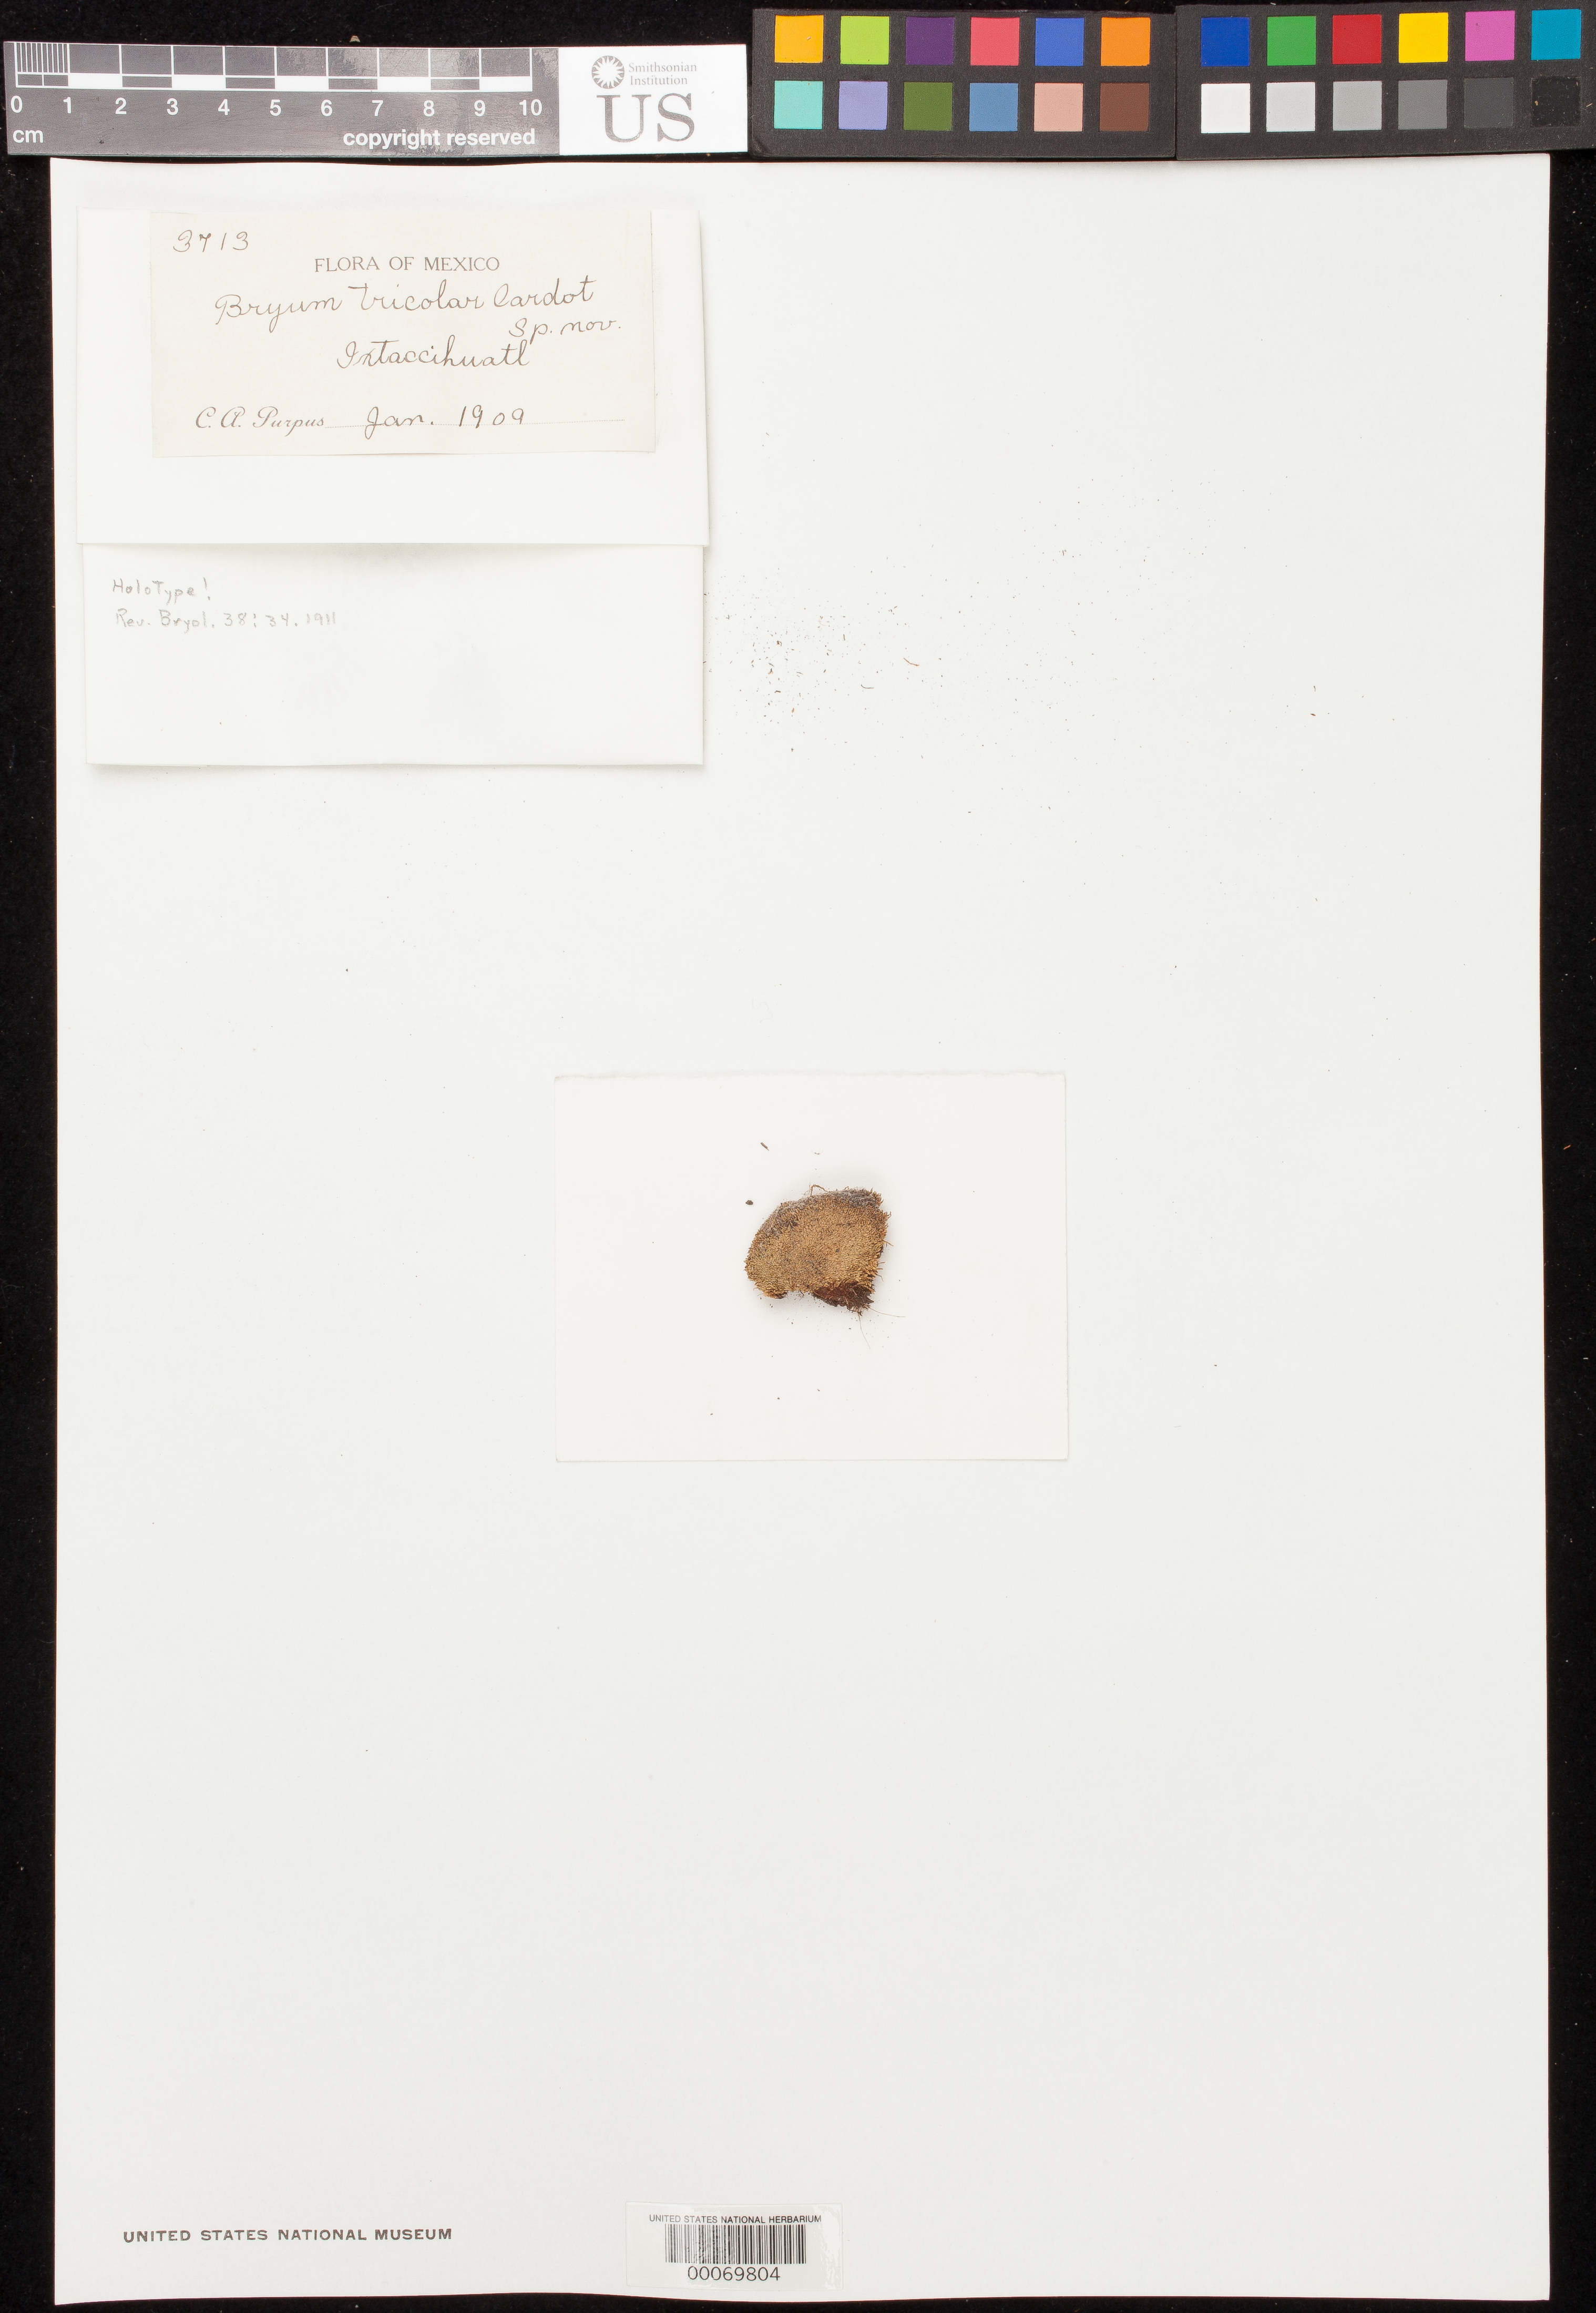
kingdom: Plantae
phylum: Bryophyta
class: Bryopsida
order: Bryales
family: Bryaceae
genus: Bryum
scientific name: Bryum tricolor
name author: Cardot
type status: Holotype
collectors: C. A. Purpus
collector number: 3713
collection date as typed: Jan 1909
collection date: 1909-01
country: Mexico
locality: Ixtaccihuatl.